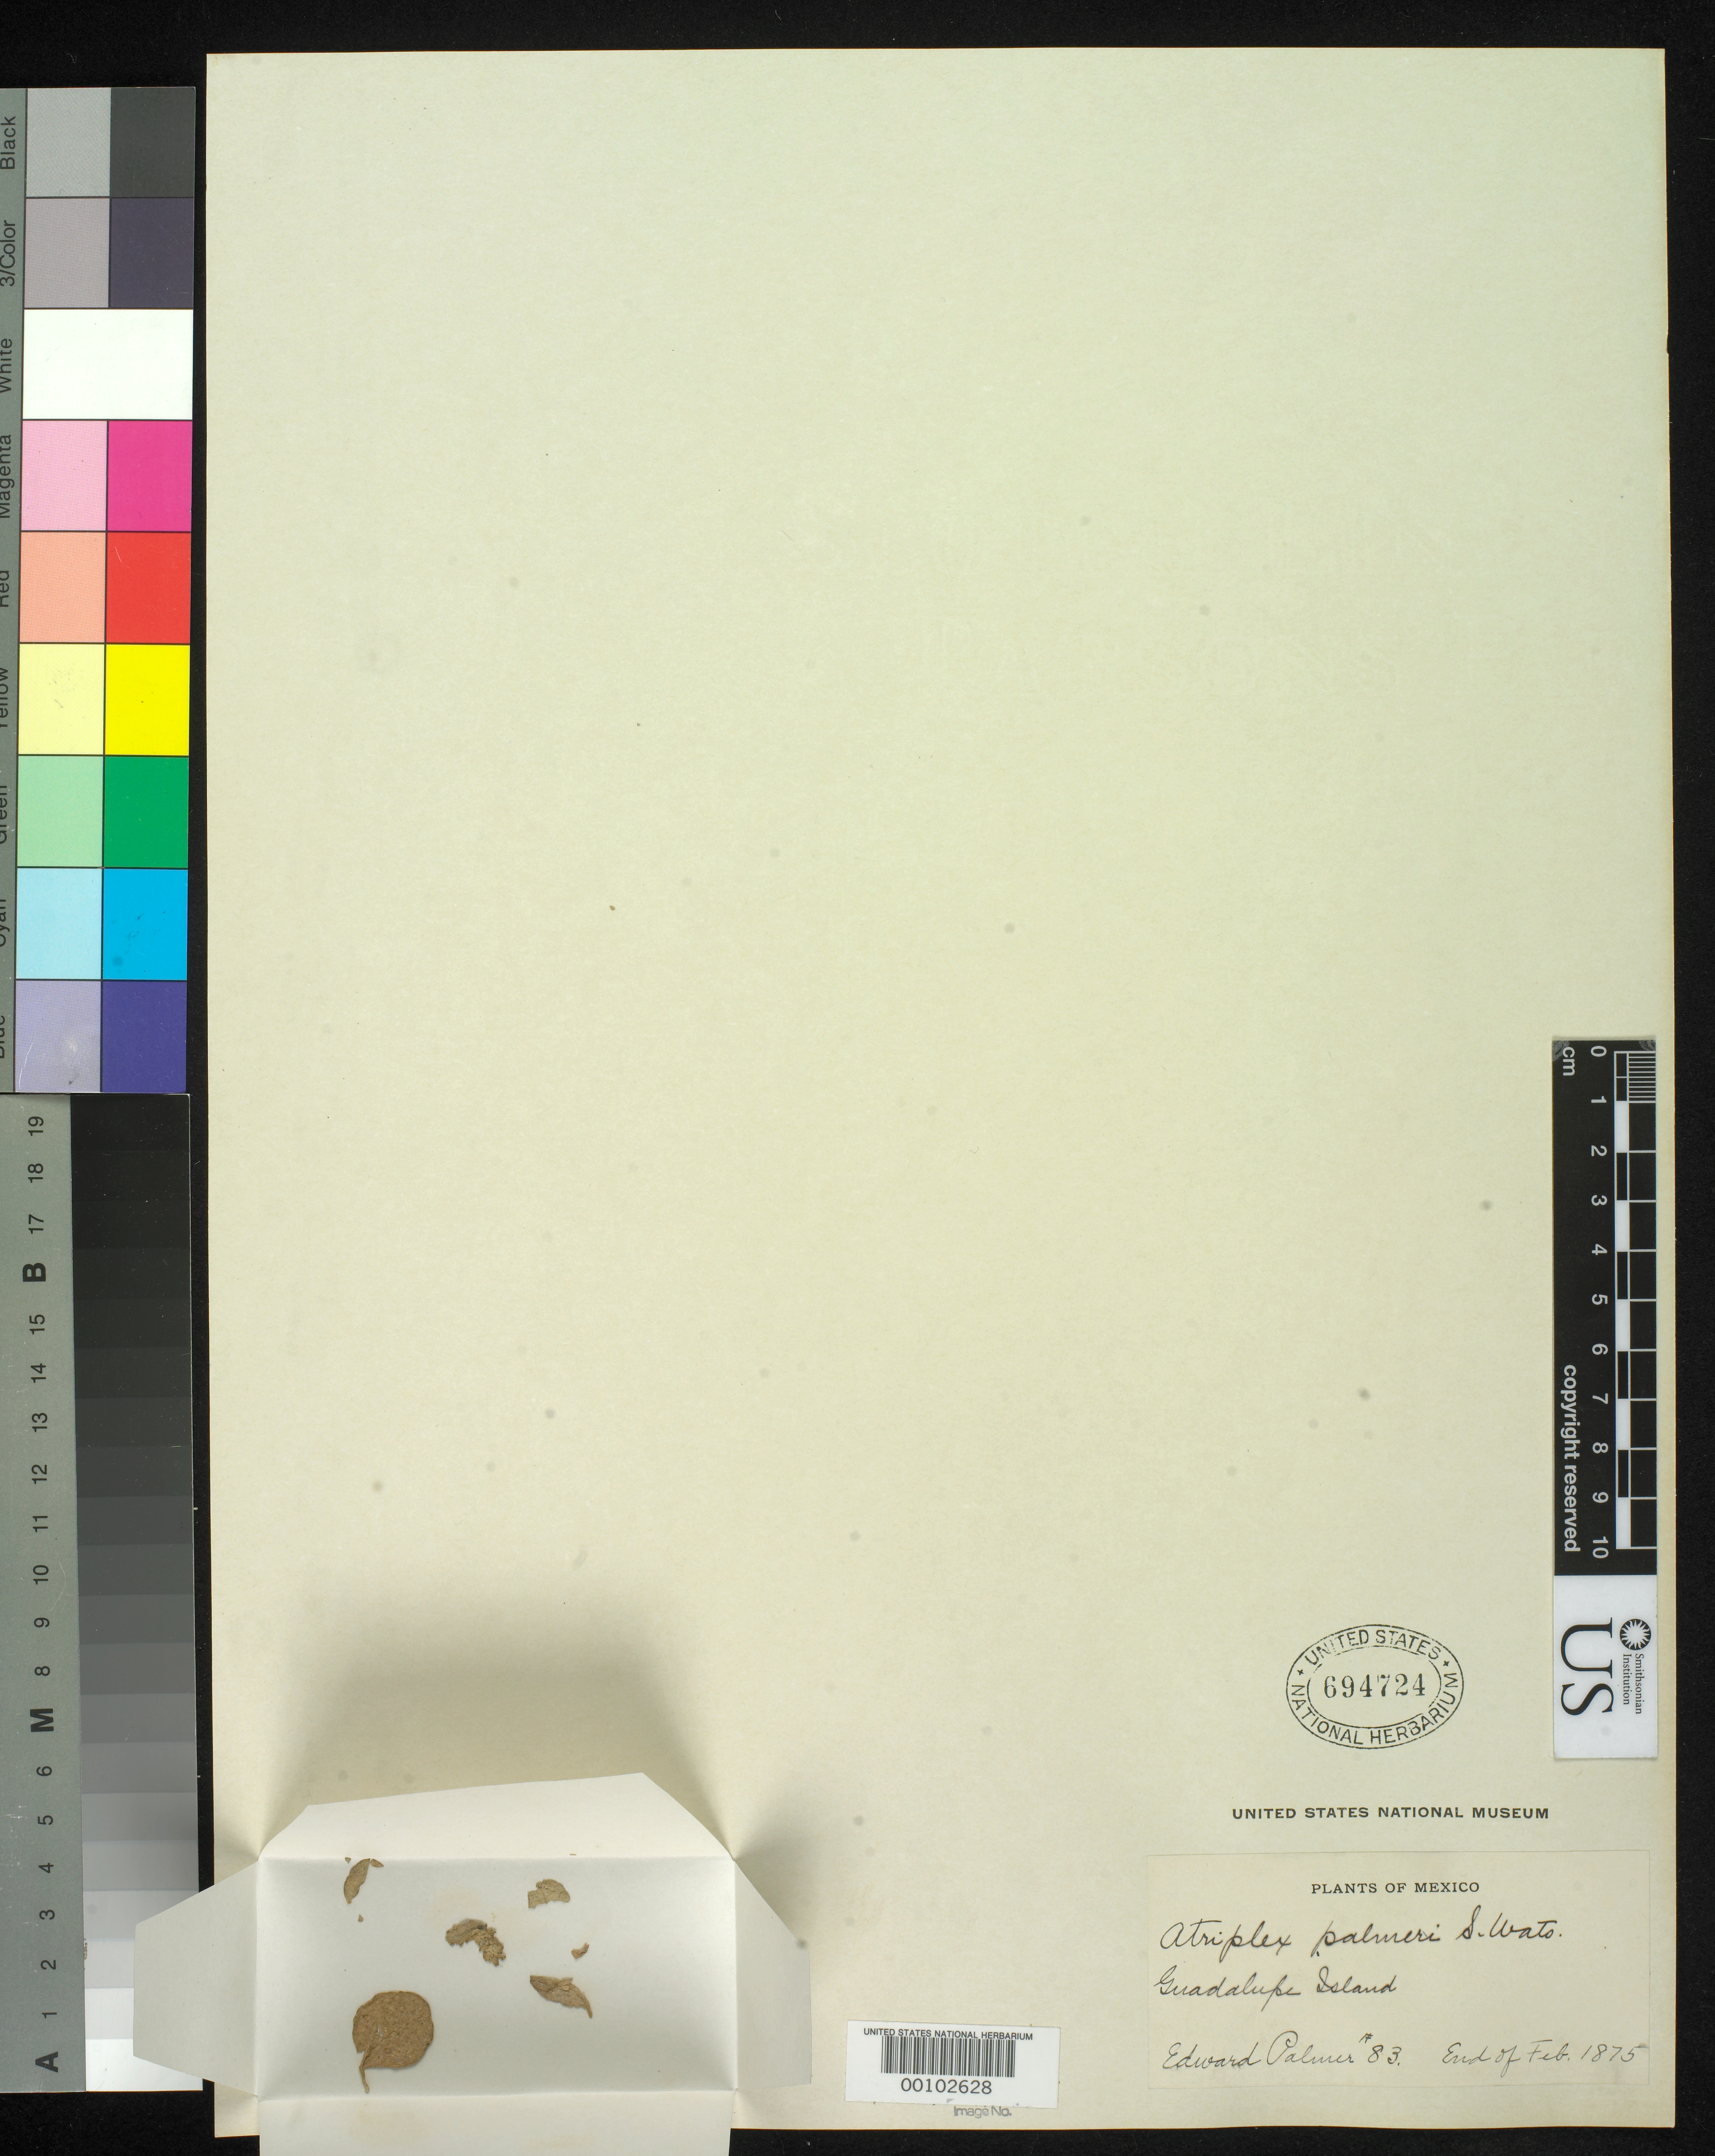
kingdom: Plantae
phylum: Tracheophyta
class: Magnoliopsida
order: Caryophyllales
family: Amaranthaceae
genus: Atriplex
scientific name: Atriplex palmeri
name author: S. Watson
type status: Type Fragment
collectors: E. Palmer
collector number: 83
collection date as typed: Feb 1875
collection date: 1875-02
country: Mexico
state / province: Baja California Norte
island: Guadalupe Island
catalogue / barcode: US 694724